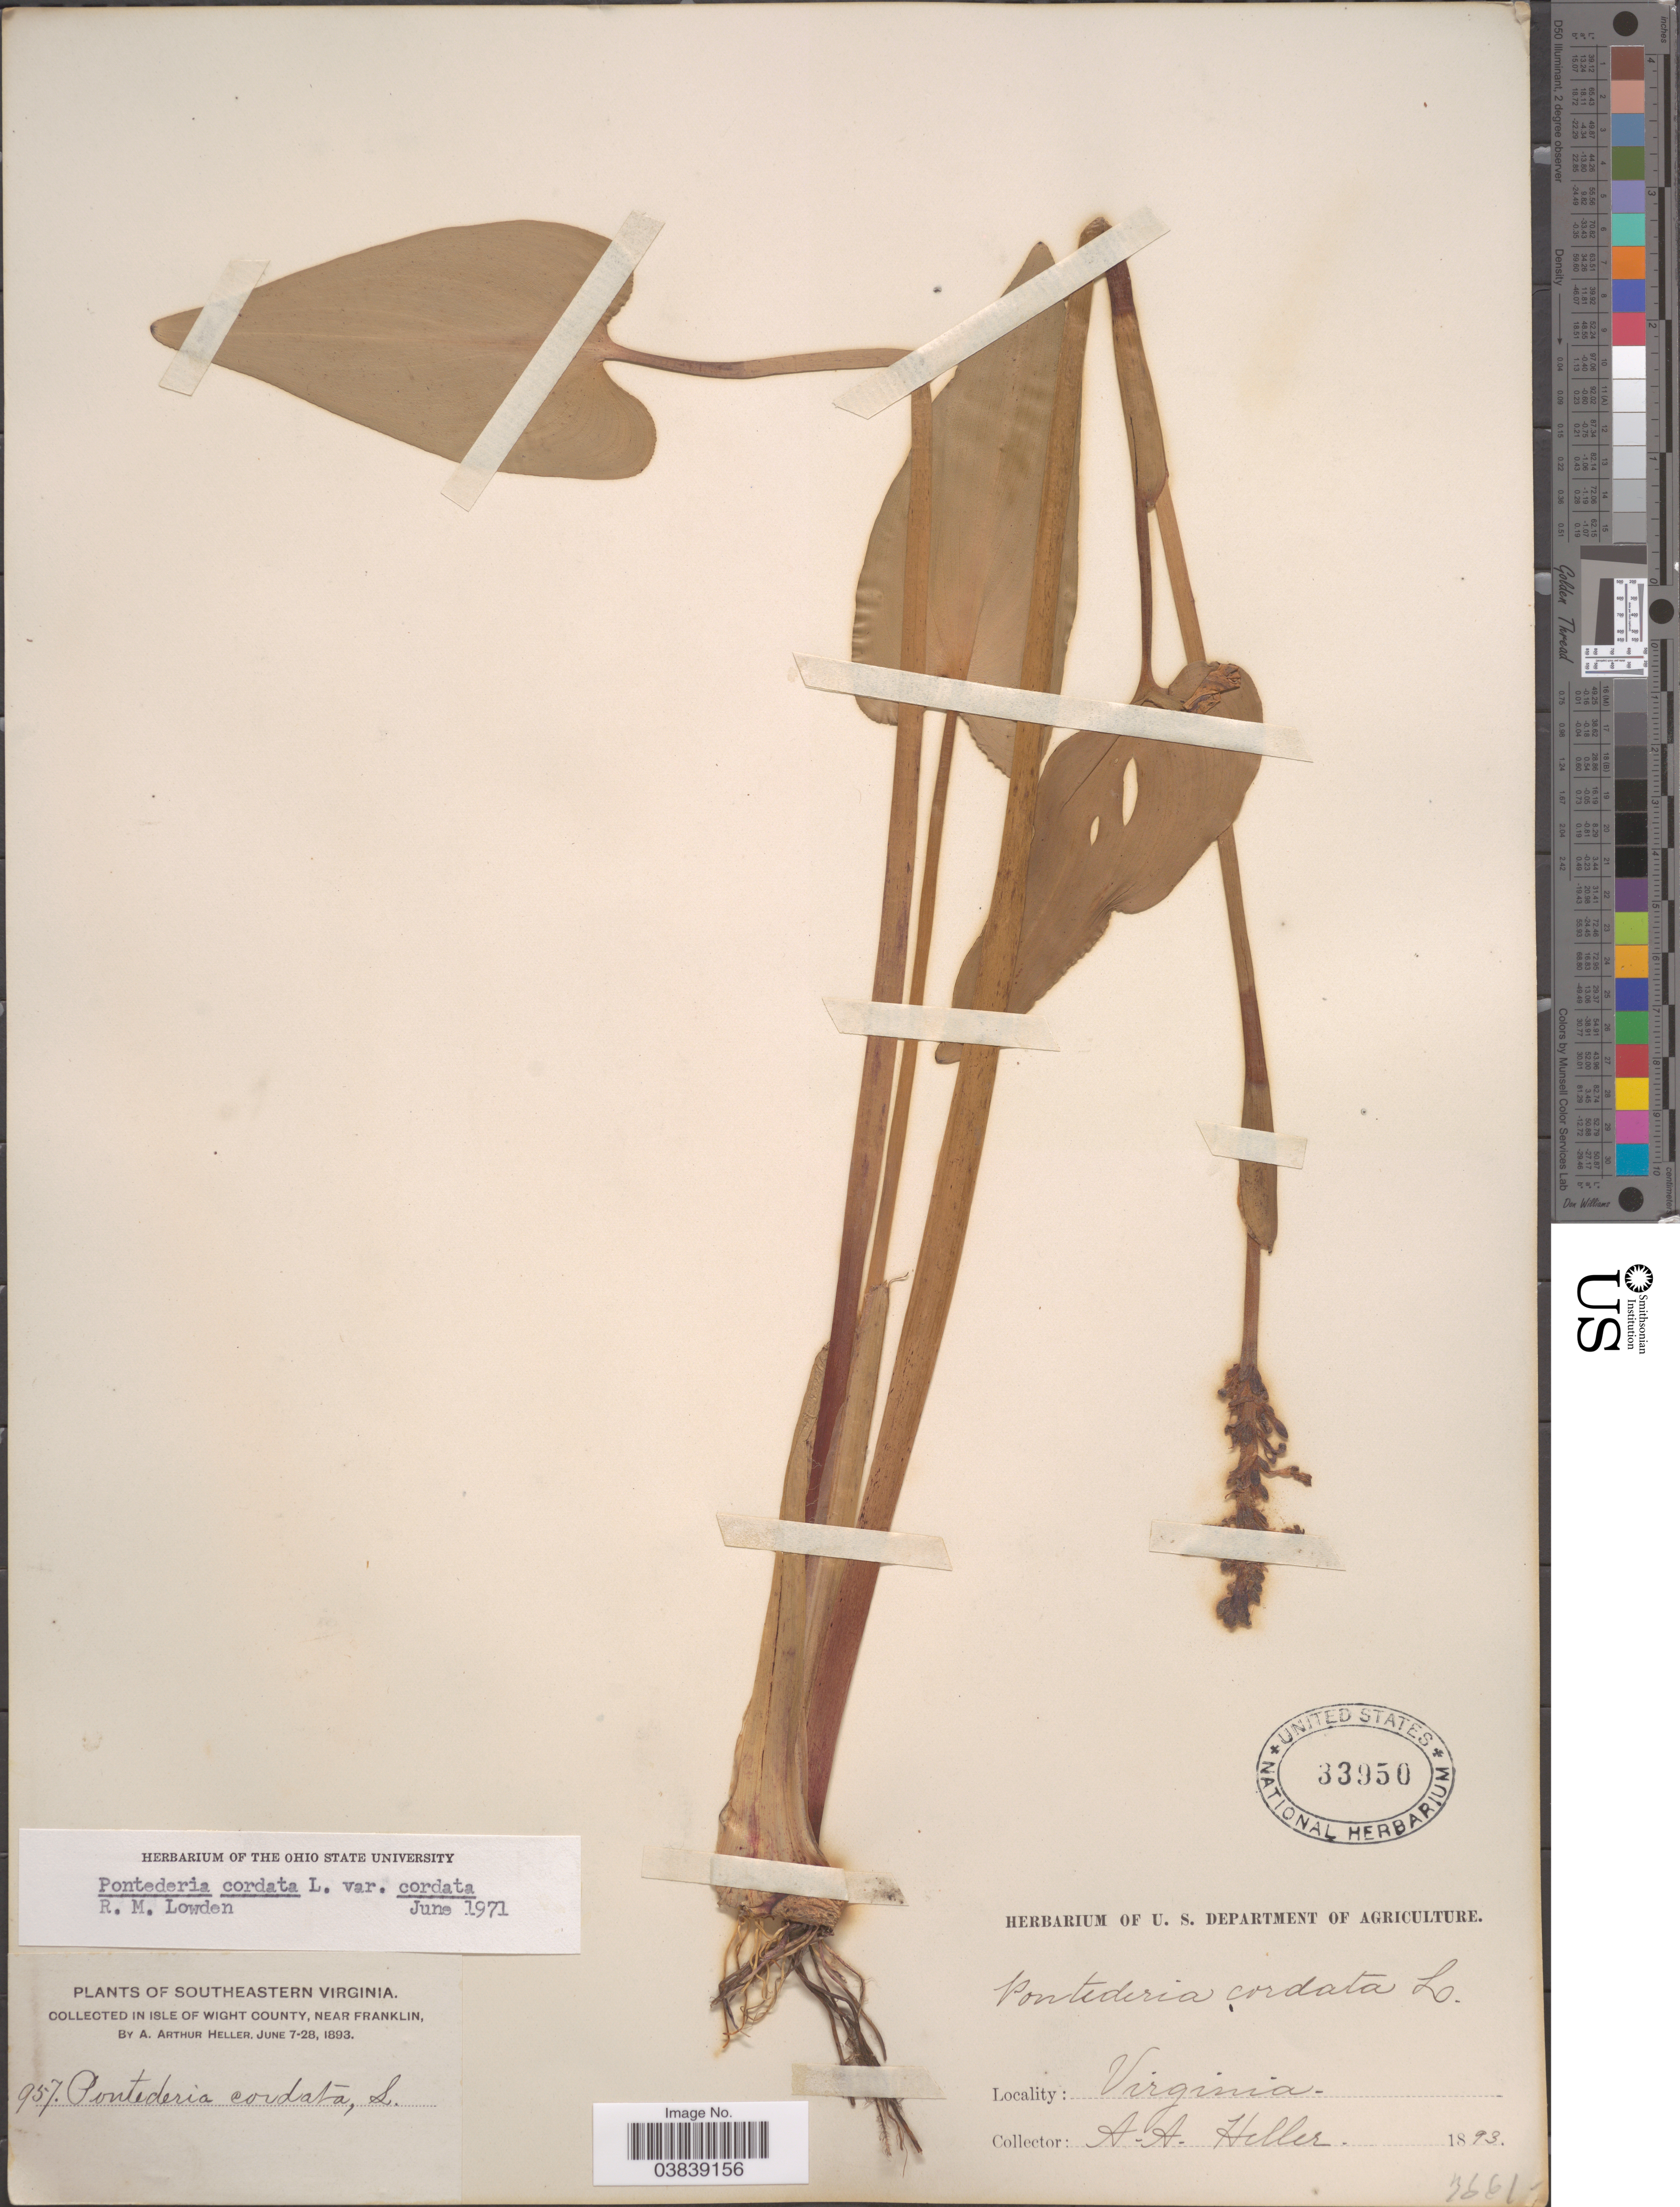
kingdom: Plantae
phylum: Tracheophyta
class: Liliopsida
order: Commelinales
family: Pontederiaceae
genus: Pontederia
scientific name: Pontederia cordata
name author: L.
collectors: A. A. Heller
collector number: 957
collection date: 1893-06-07/1893-06-28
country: United States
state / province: Virginia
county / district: Isle of Wight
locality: Southeastern Virginia. In Isle of Wight County, Near Franklin.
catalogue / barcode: US 33950